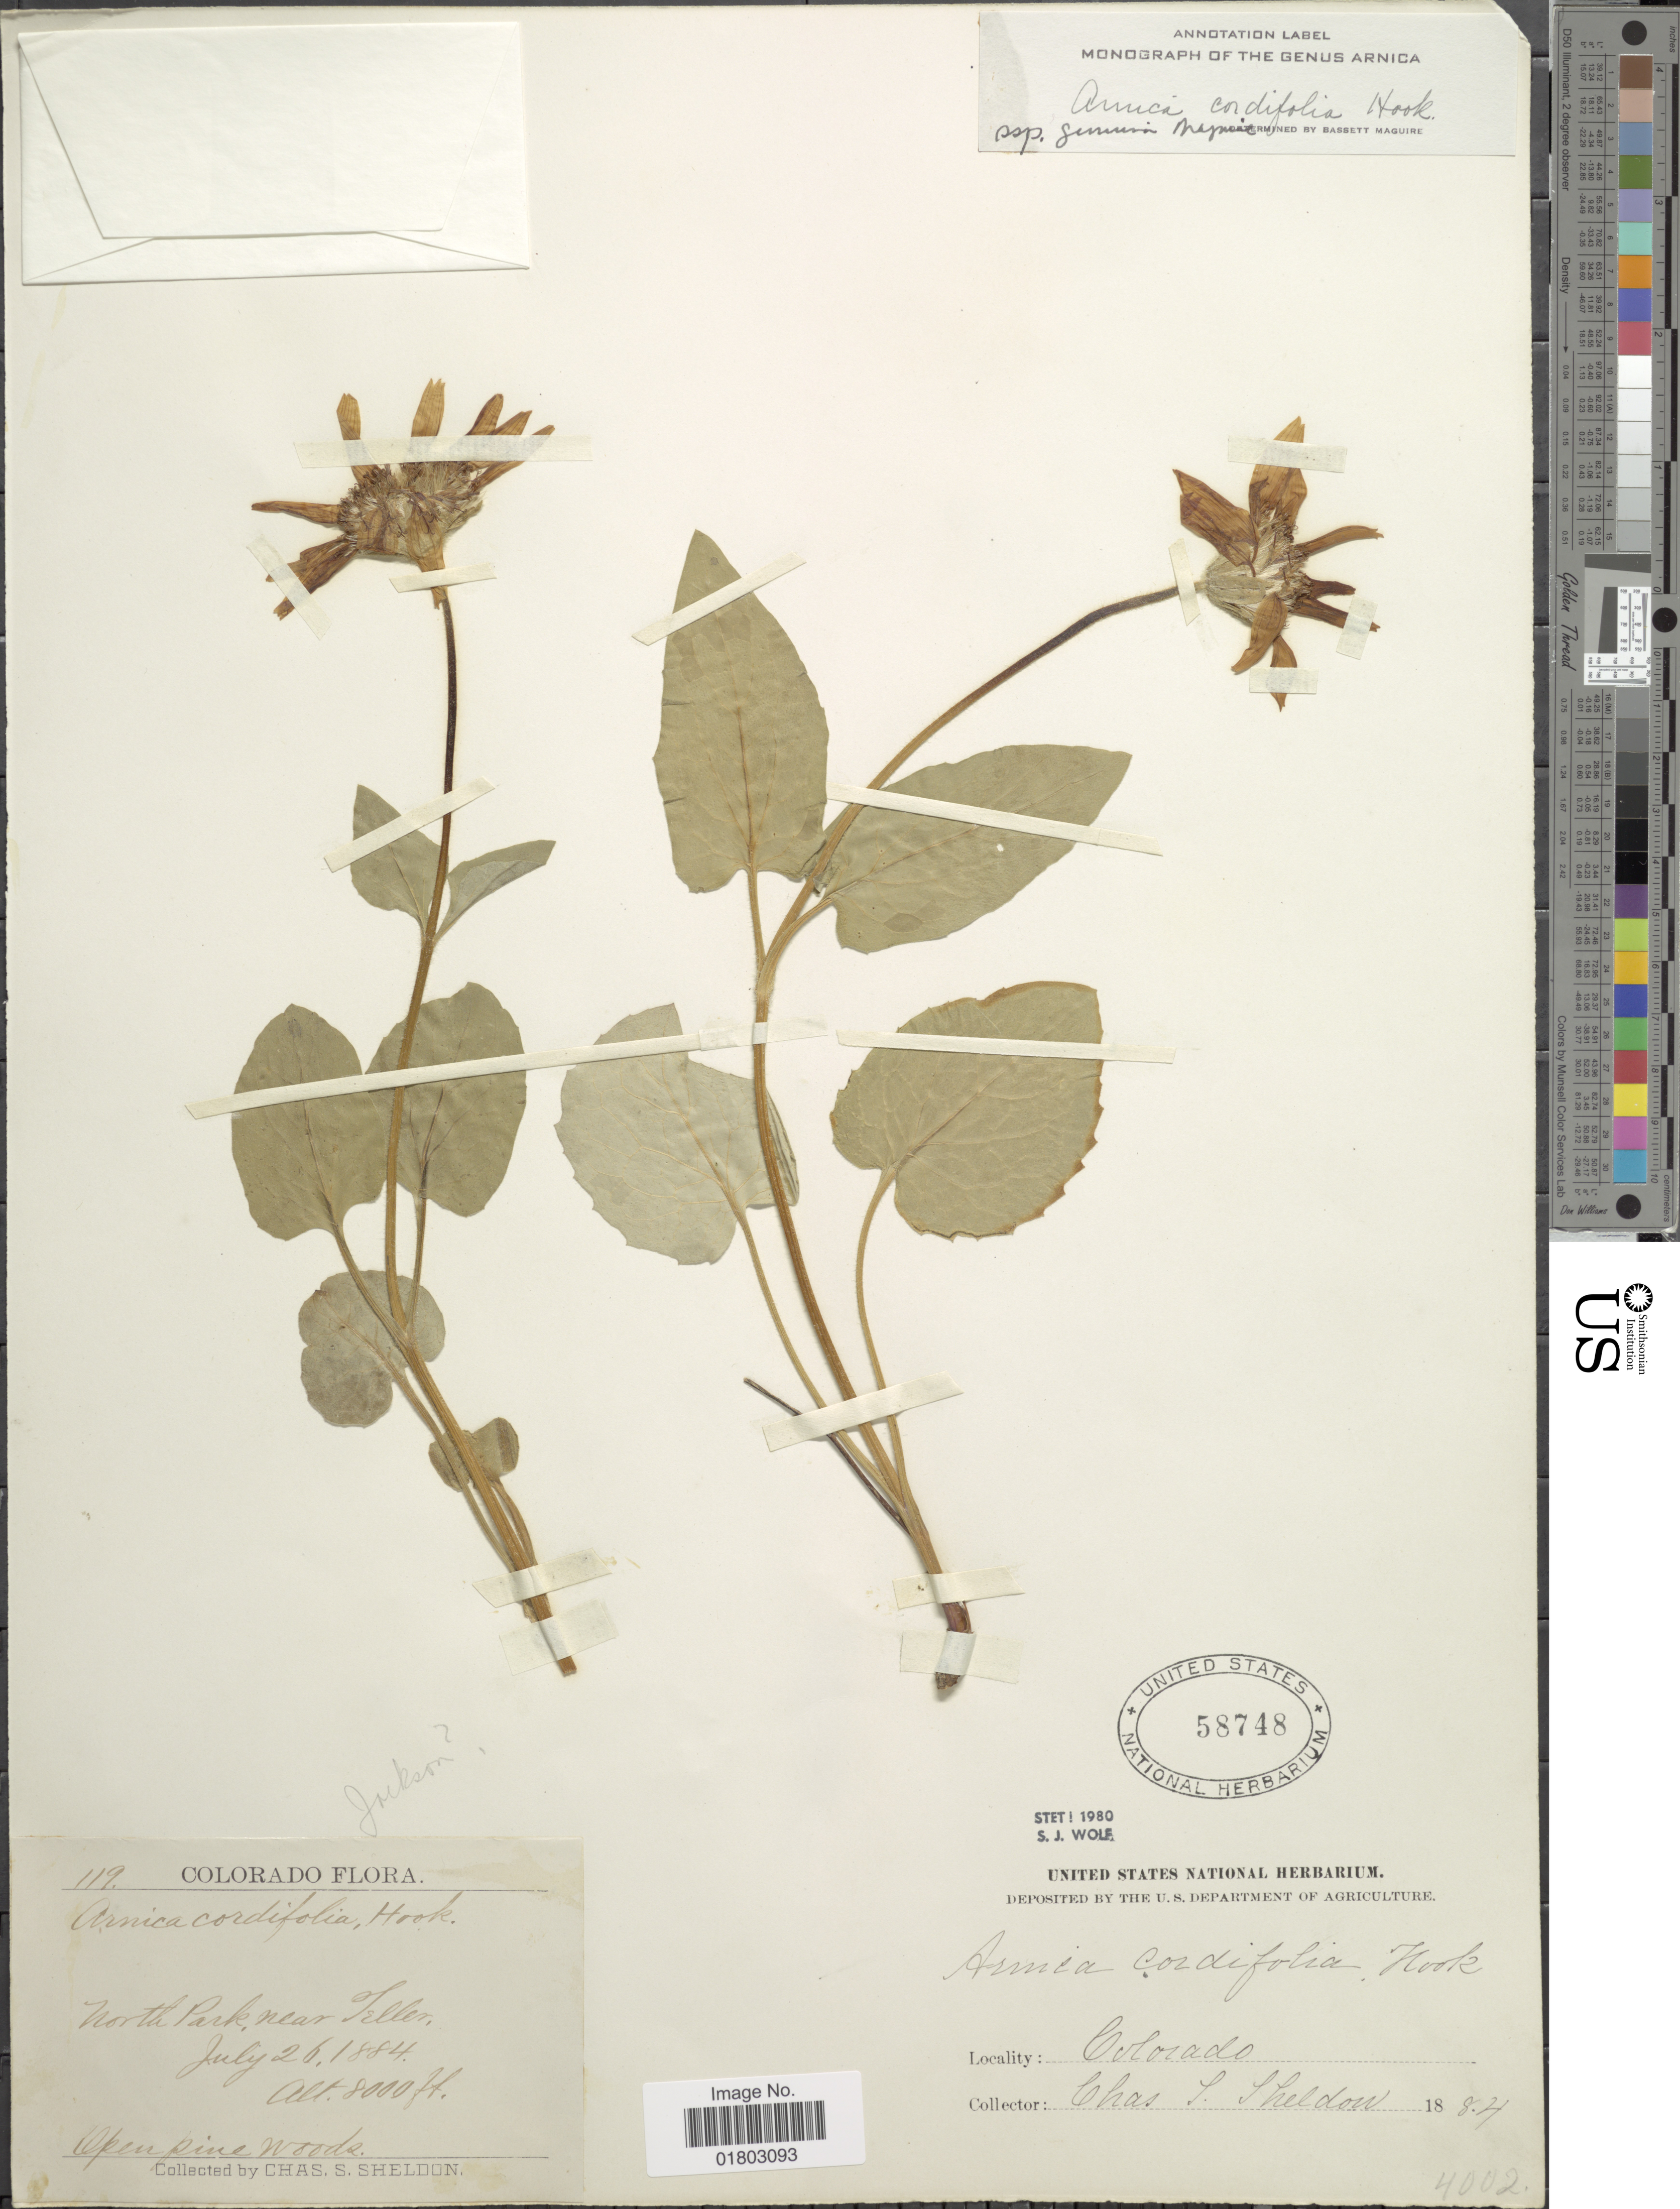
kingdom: Plantae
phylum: Tracheophyta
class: Magnoliopsida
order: Asterales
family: Asteraceae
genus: Arnica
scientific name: Arnica cordifolia subsp. genuina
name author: Maguire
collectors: C. S. Sheldon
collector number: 119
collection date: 1884-07-26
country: United States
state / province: Colorado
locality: North Park, near Teller, Open pine woods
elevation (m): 2438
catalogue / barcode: US 58748